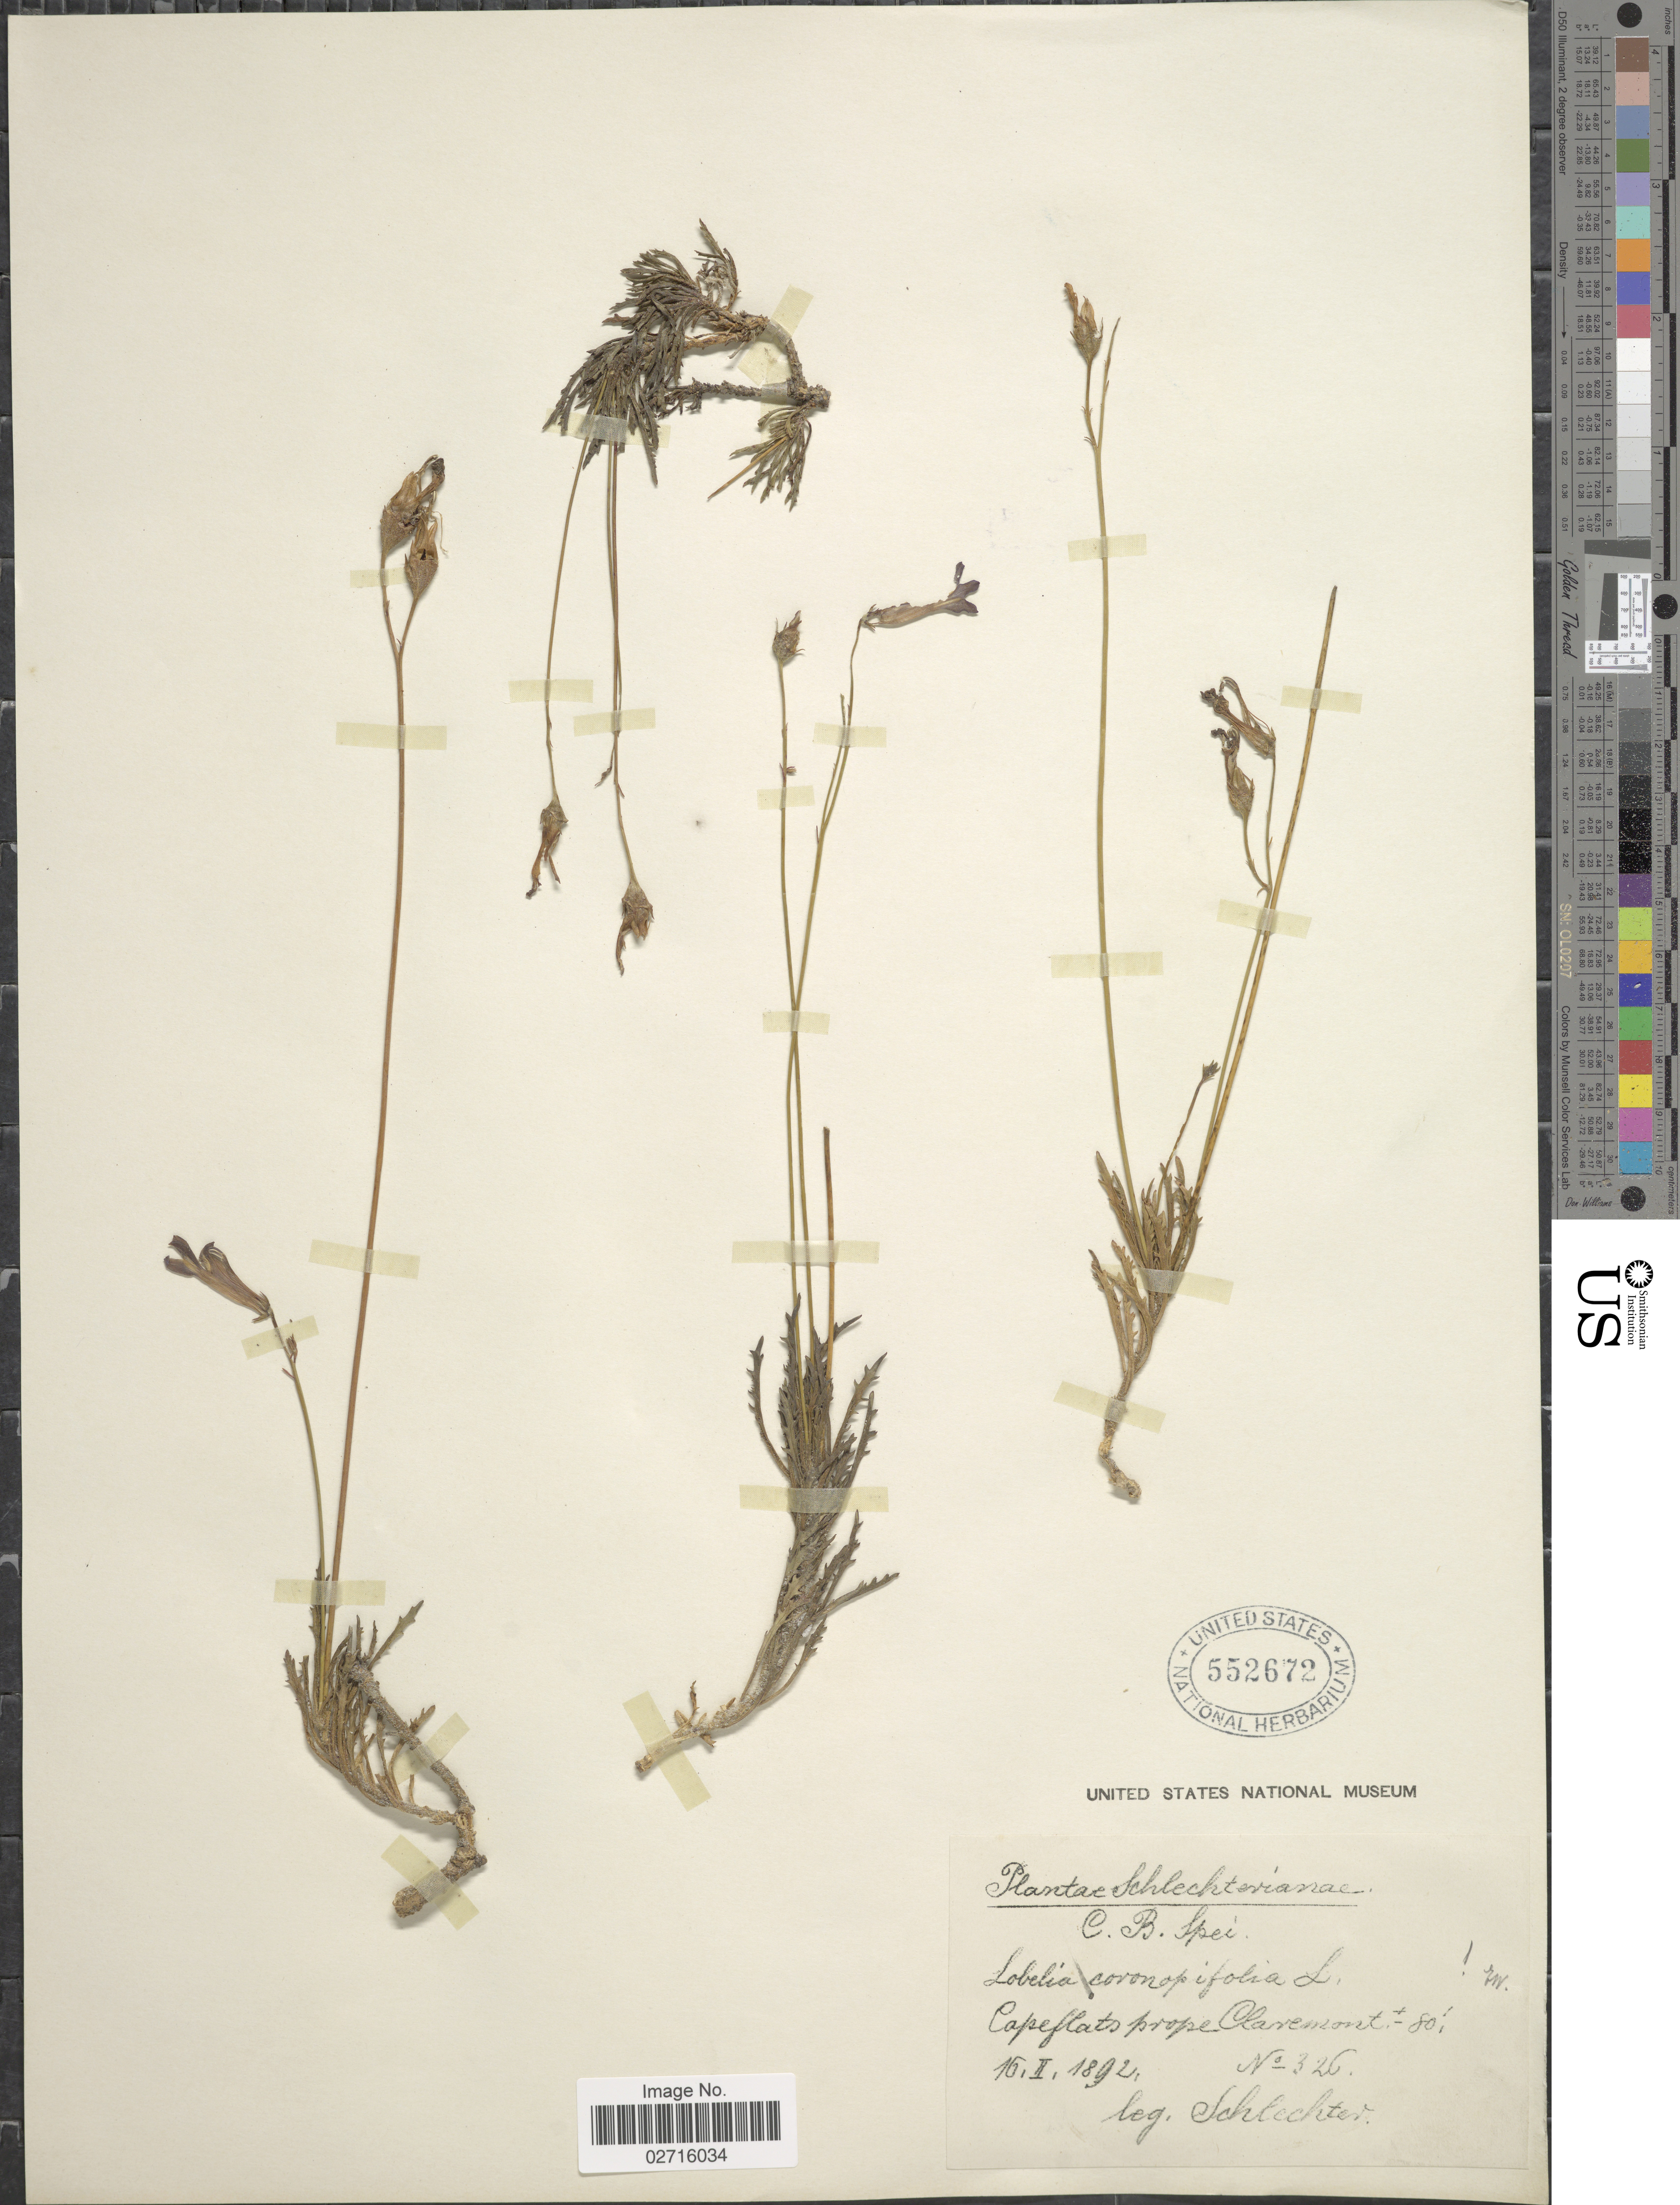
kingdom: Plantae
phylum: Tracheophyta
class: Magnoliopsida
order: Asterales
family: Campanulaceae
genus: Lobelia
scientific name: Lobelia coronopifolia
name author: L.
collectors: Schlechter, --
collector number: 326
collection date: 1892-02-16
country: South Africa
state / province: Western Cape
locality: C. B. Spei. Capeflats prope Claremont.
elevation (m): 24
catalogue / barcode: US 552672